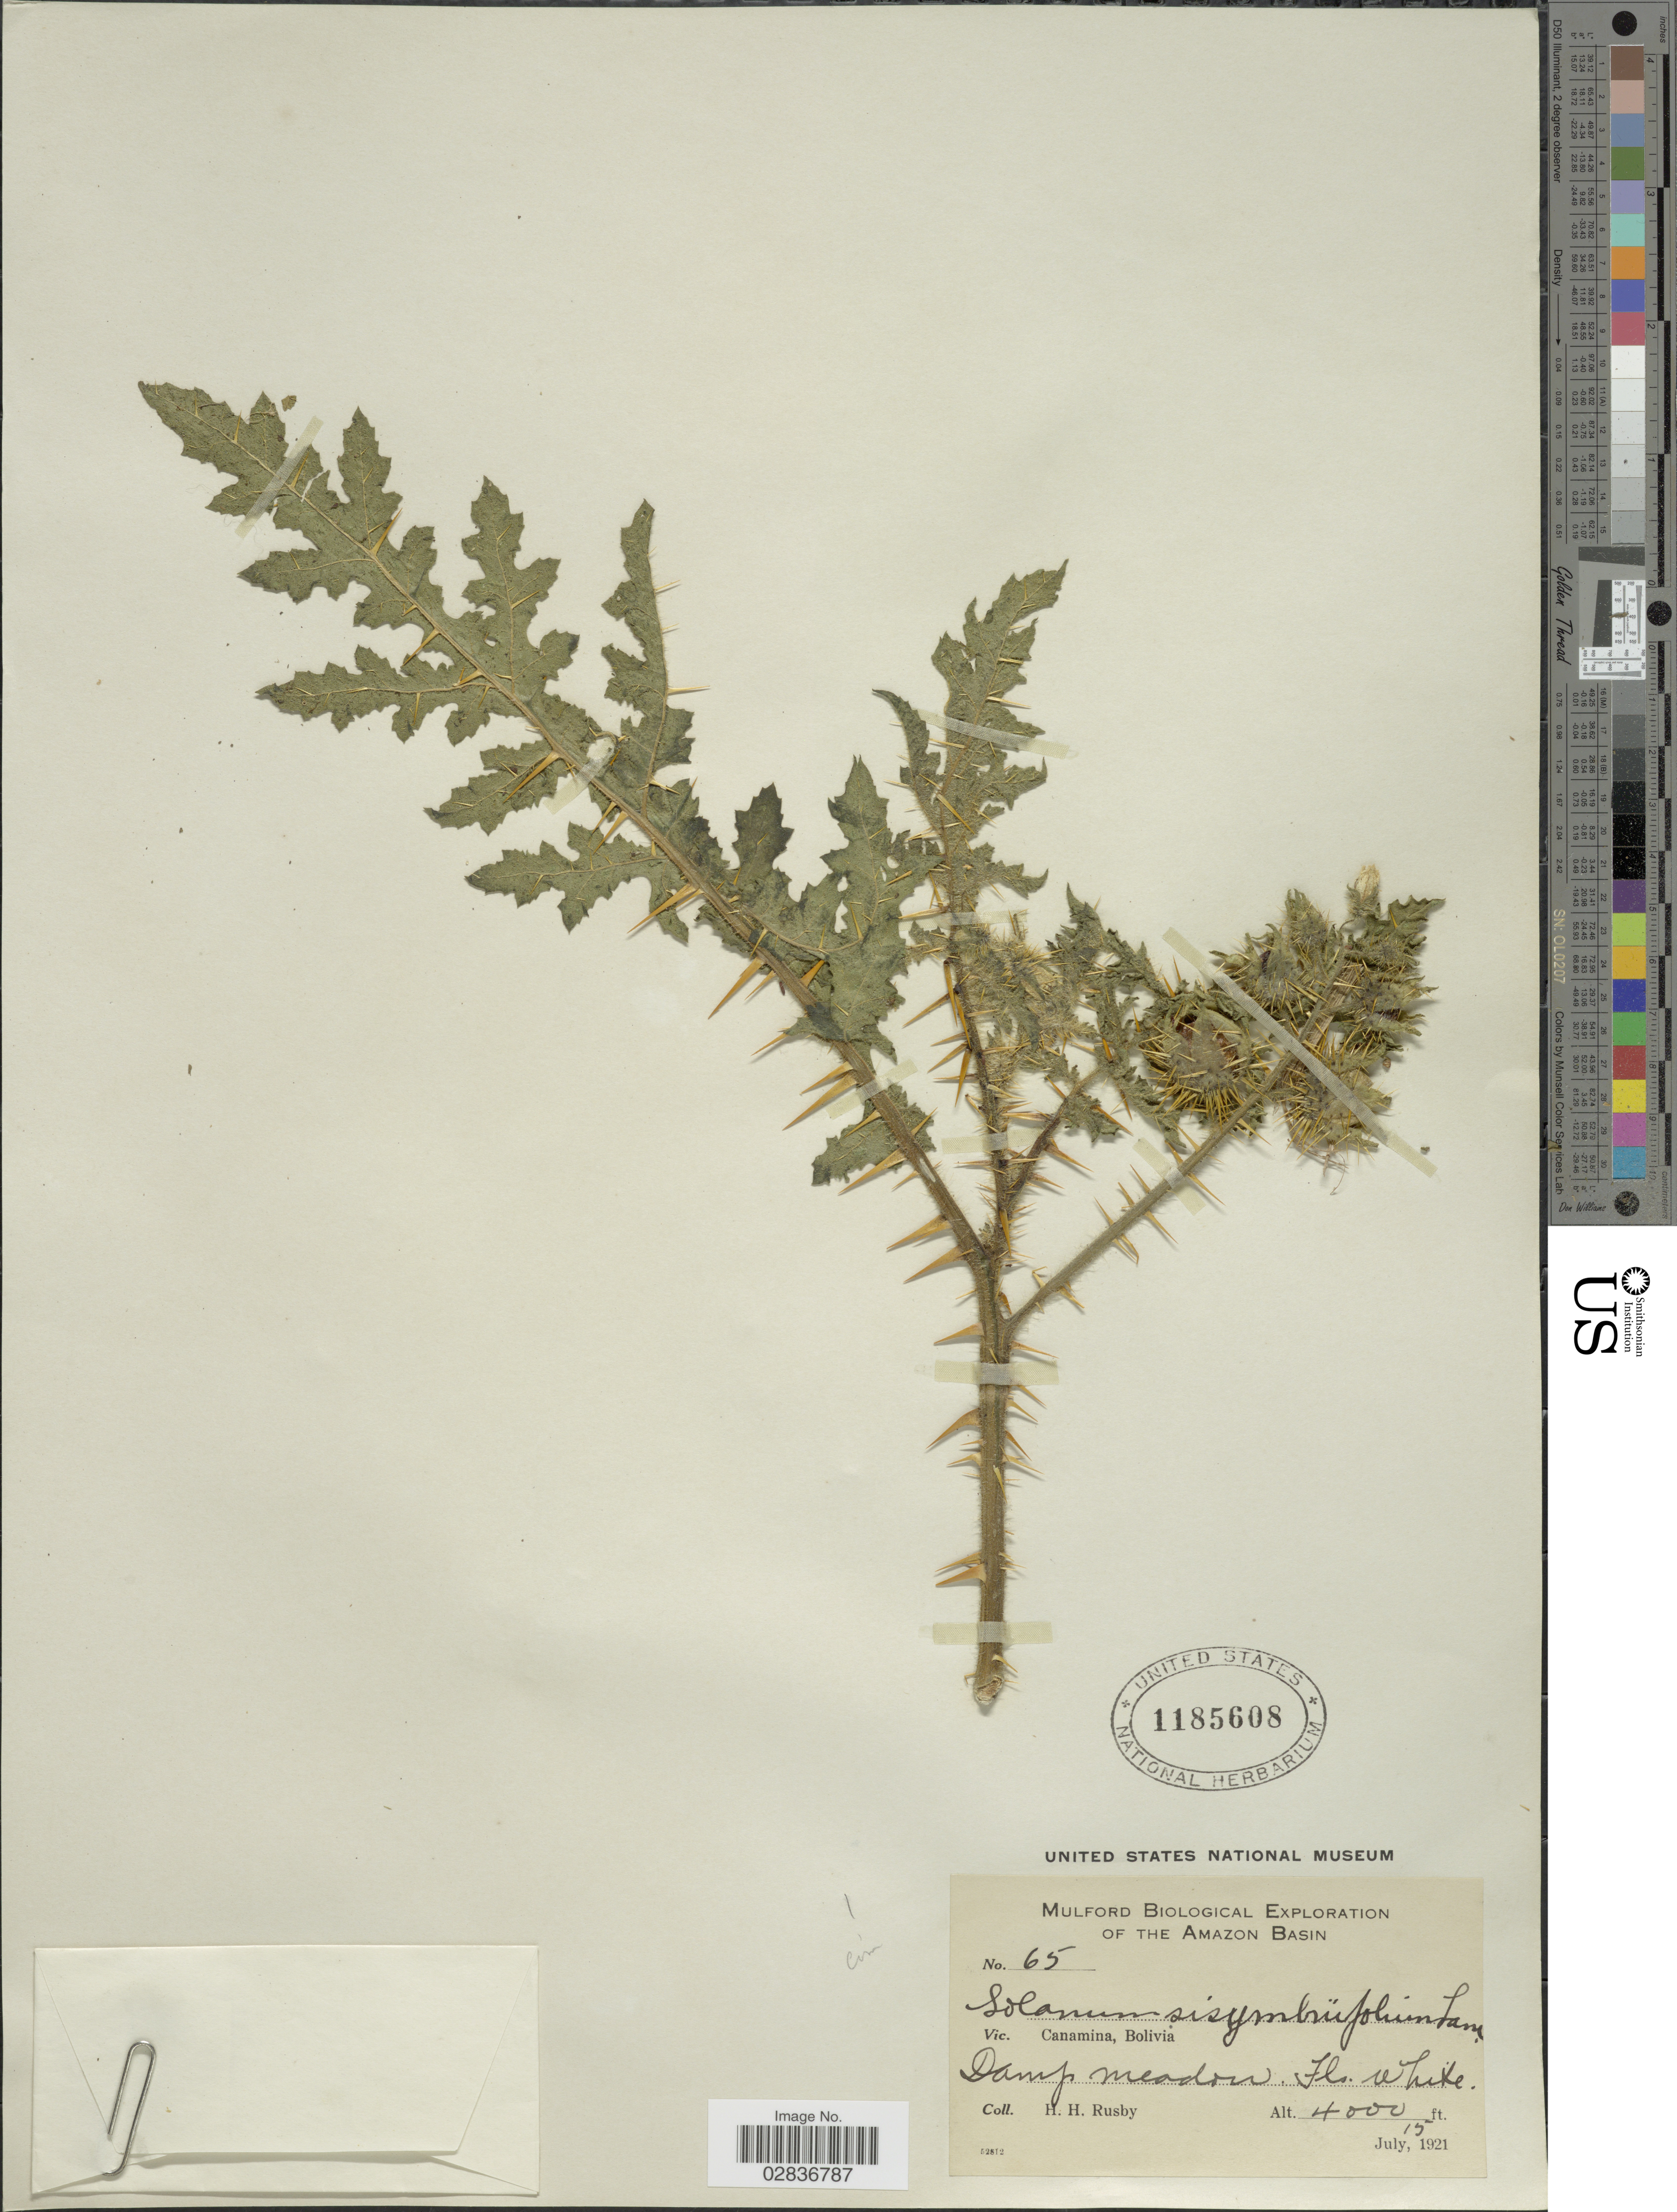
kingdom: Plantae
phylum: Tracheophyta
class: Magnoliopsida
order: Solanales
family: Solanaceae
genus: Solanum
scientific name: Solanum sisymbriifolium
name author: Lam.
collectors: H. H. Rusby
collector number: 65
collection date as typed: July 15, 1921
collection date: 1921-07-15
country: Bolivia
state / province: La Paz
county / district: Inquisivi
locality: Cañamina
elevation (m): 1219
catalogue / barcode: US 1185608